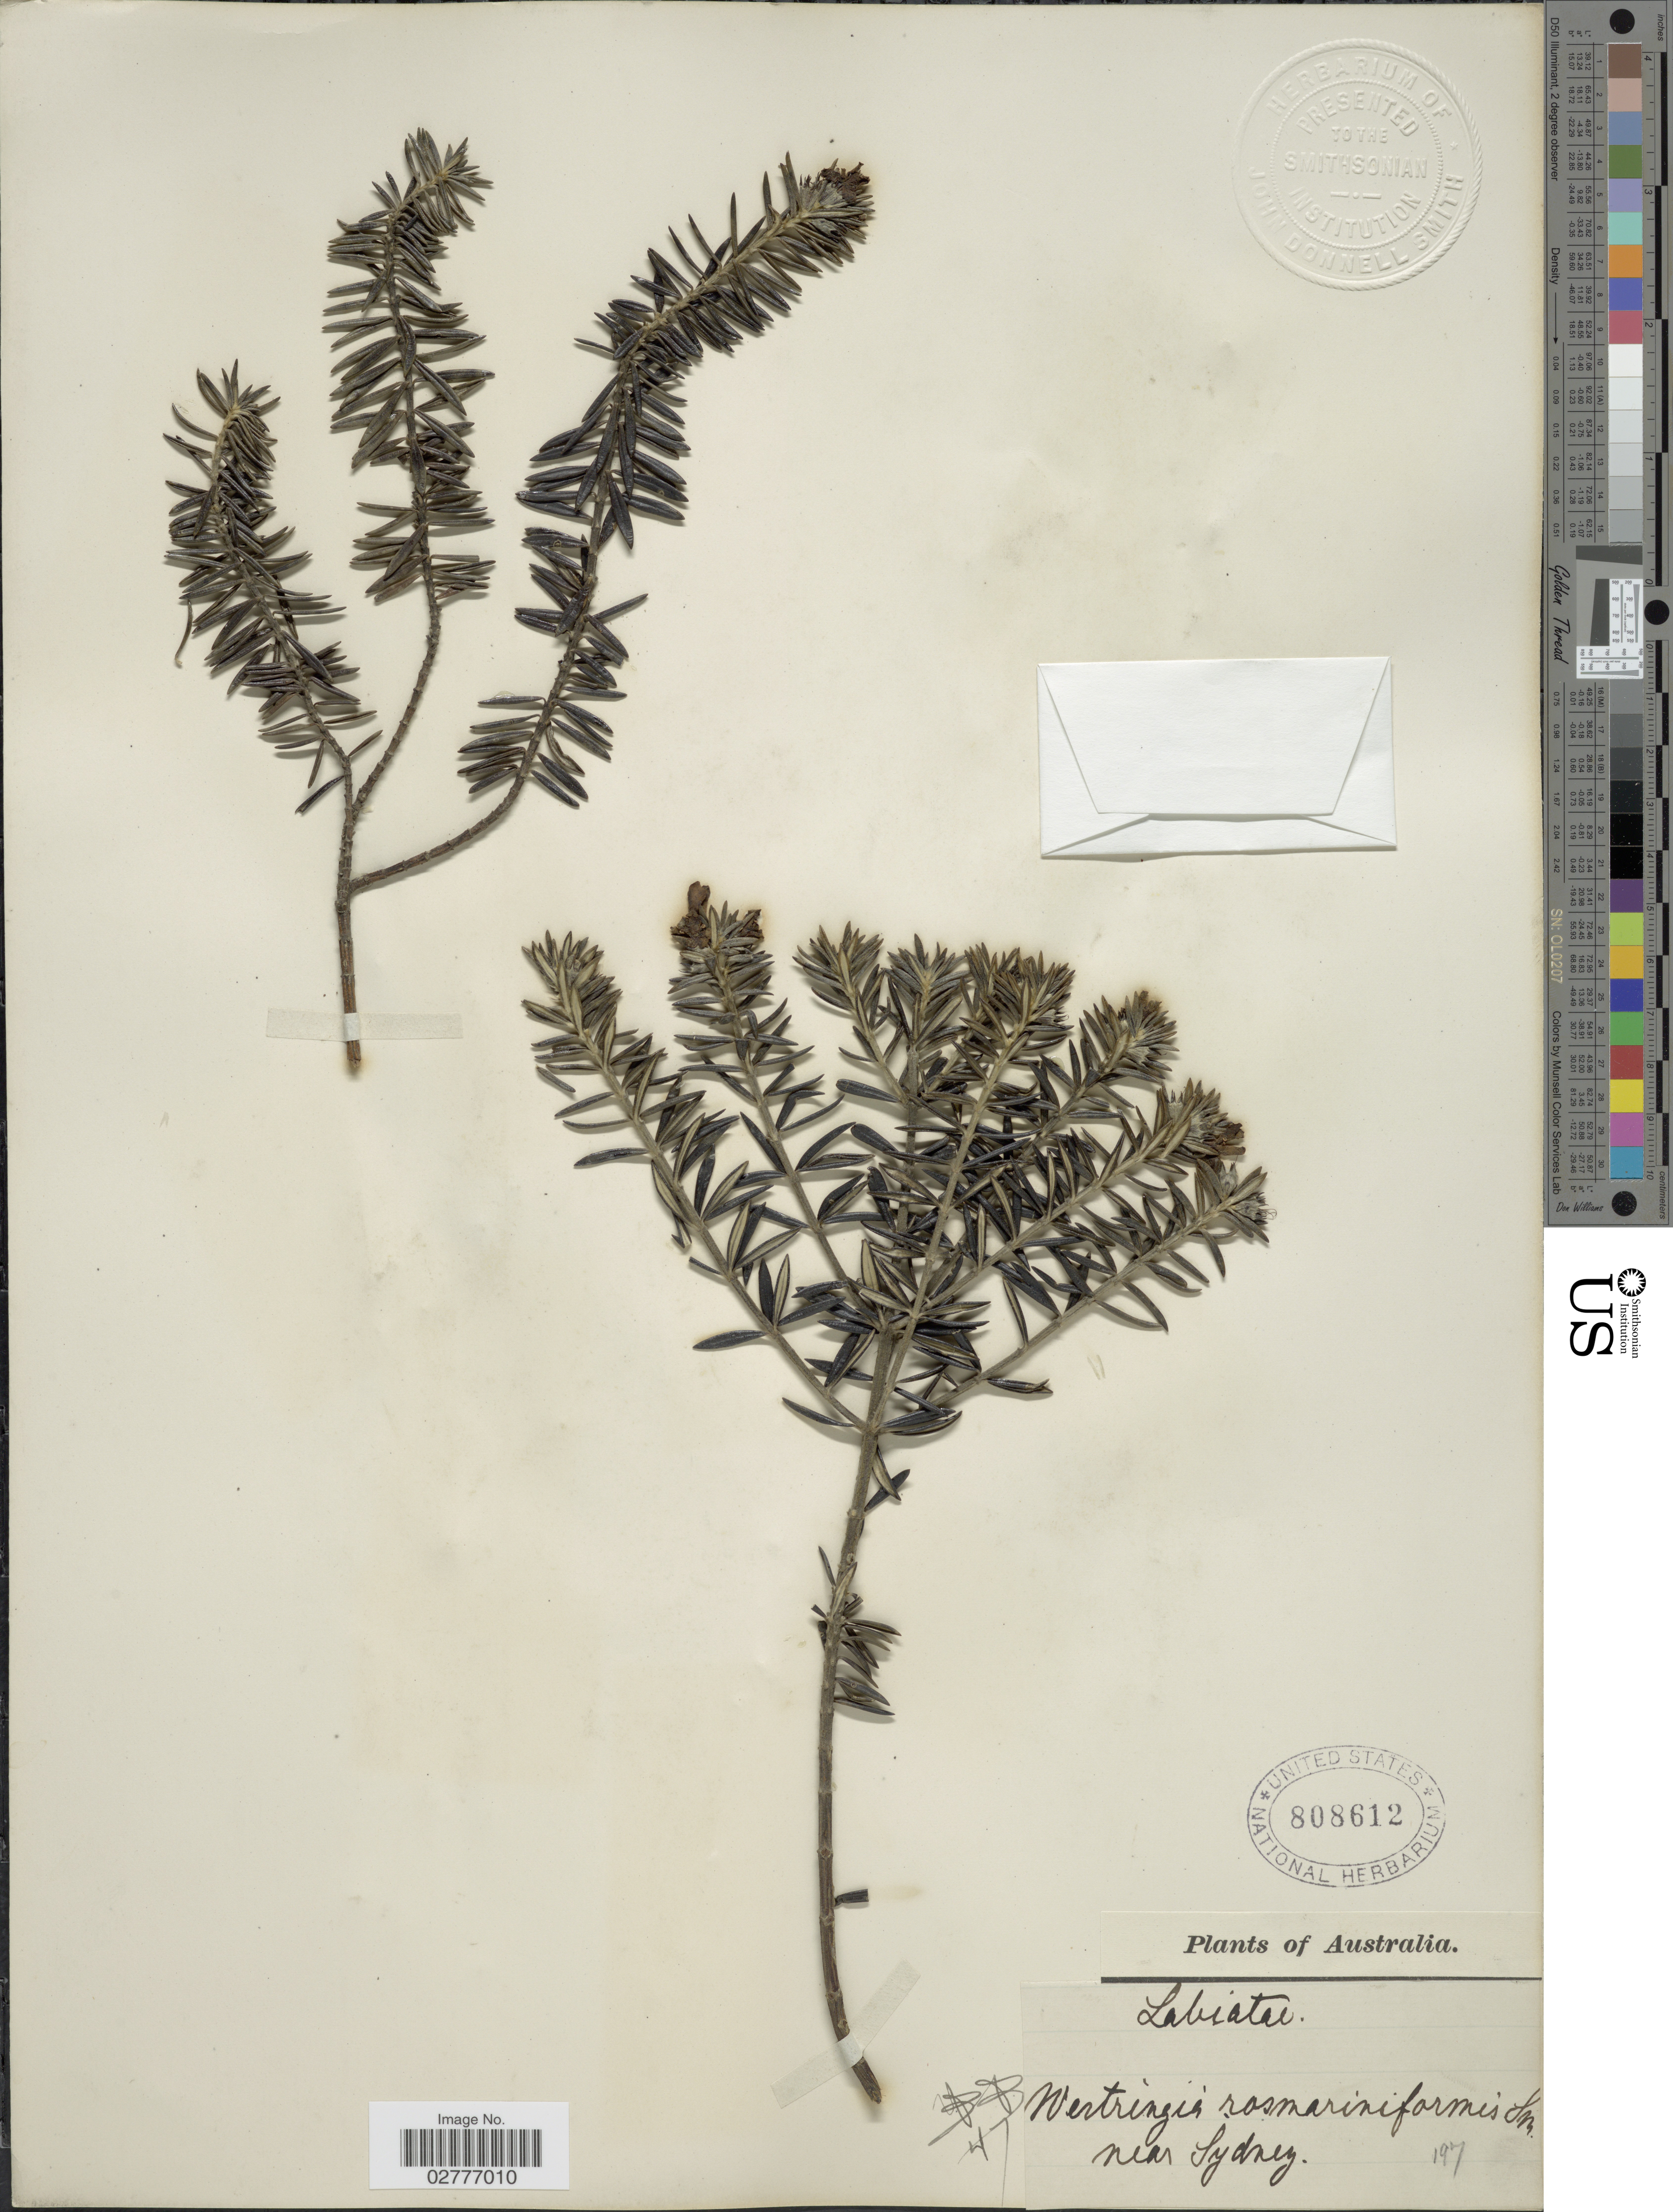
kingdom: Plantae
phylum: Tracheophyta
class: Magnoliopsida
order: Lamiales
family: Lamiaceae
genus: Westringia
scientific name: Westringia rosmariniformis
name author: Sm.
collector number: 197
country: Australia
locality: Near Sydney.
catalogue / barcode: US 808612